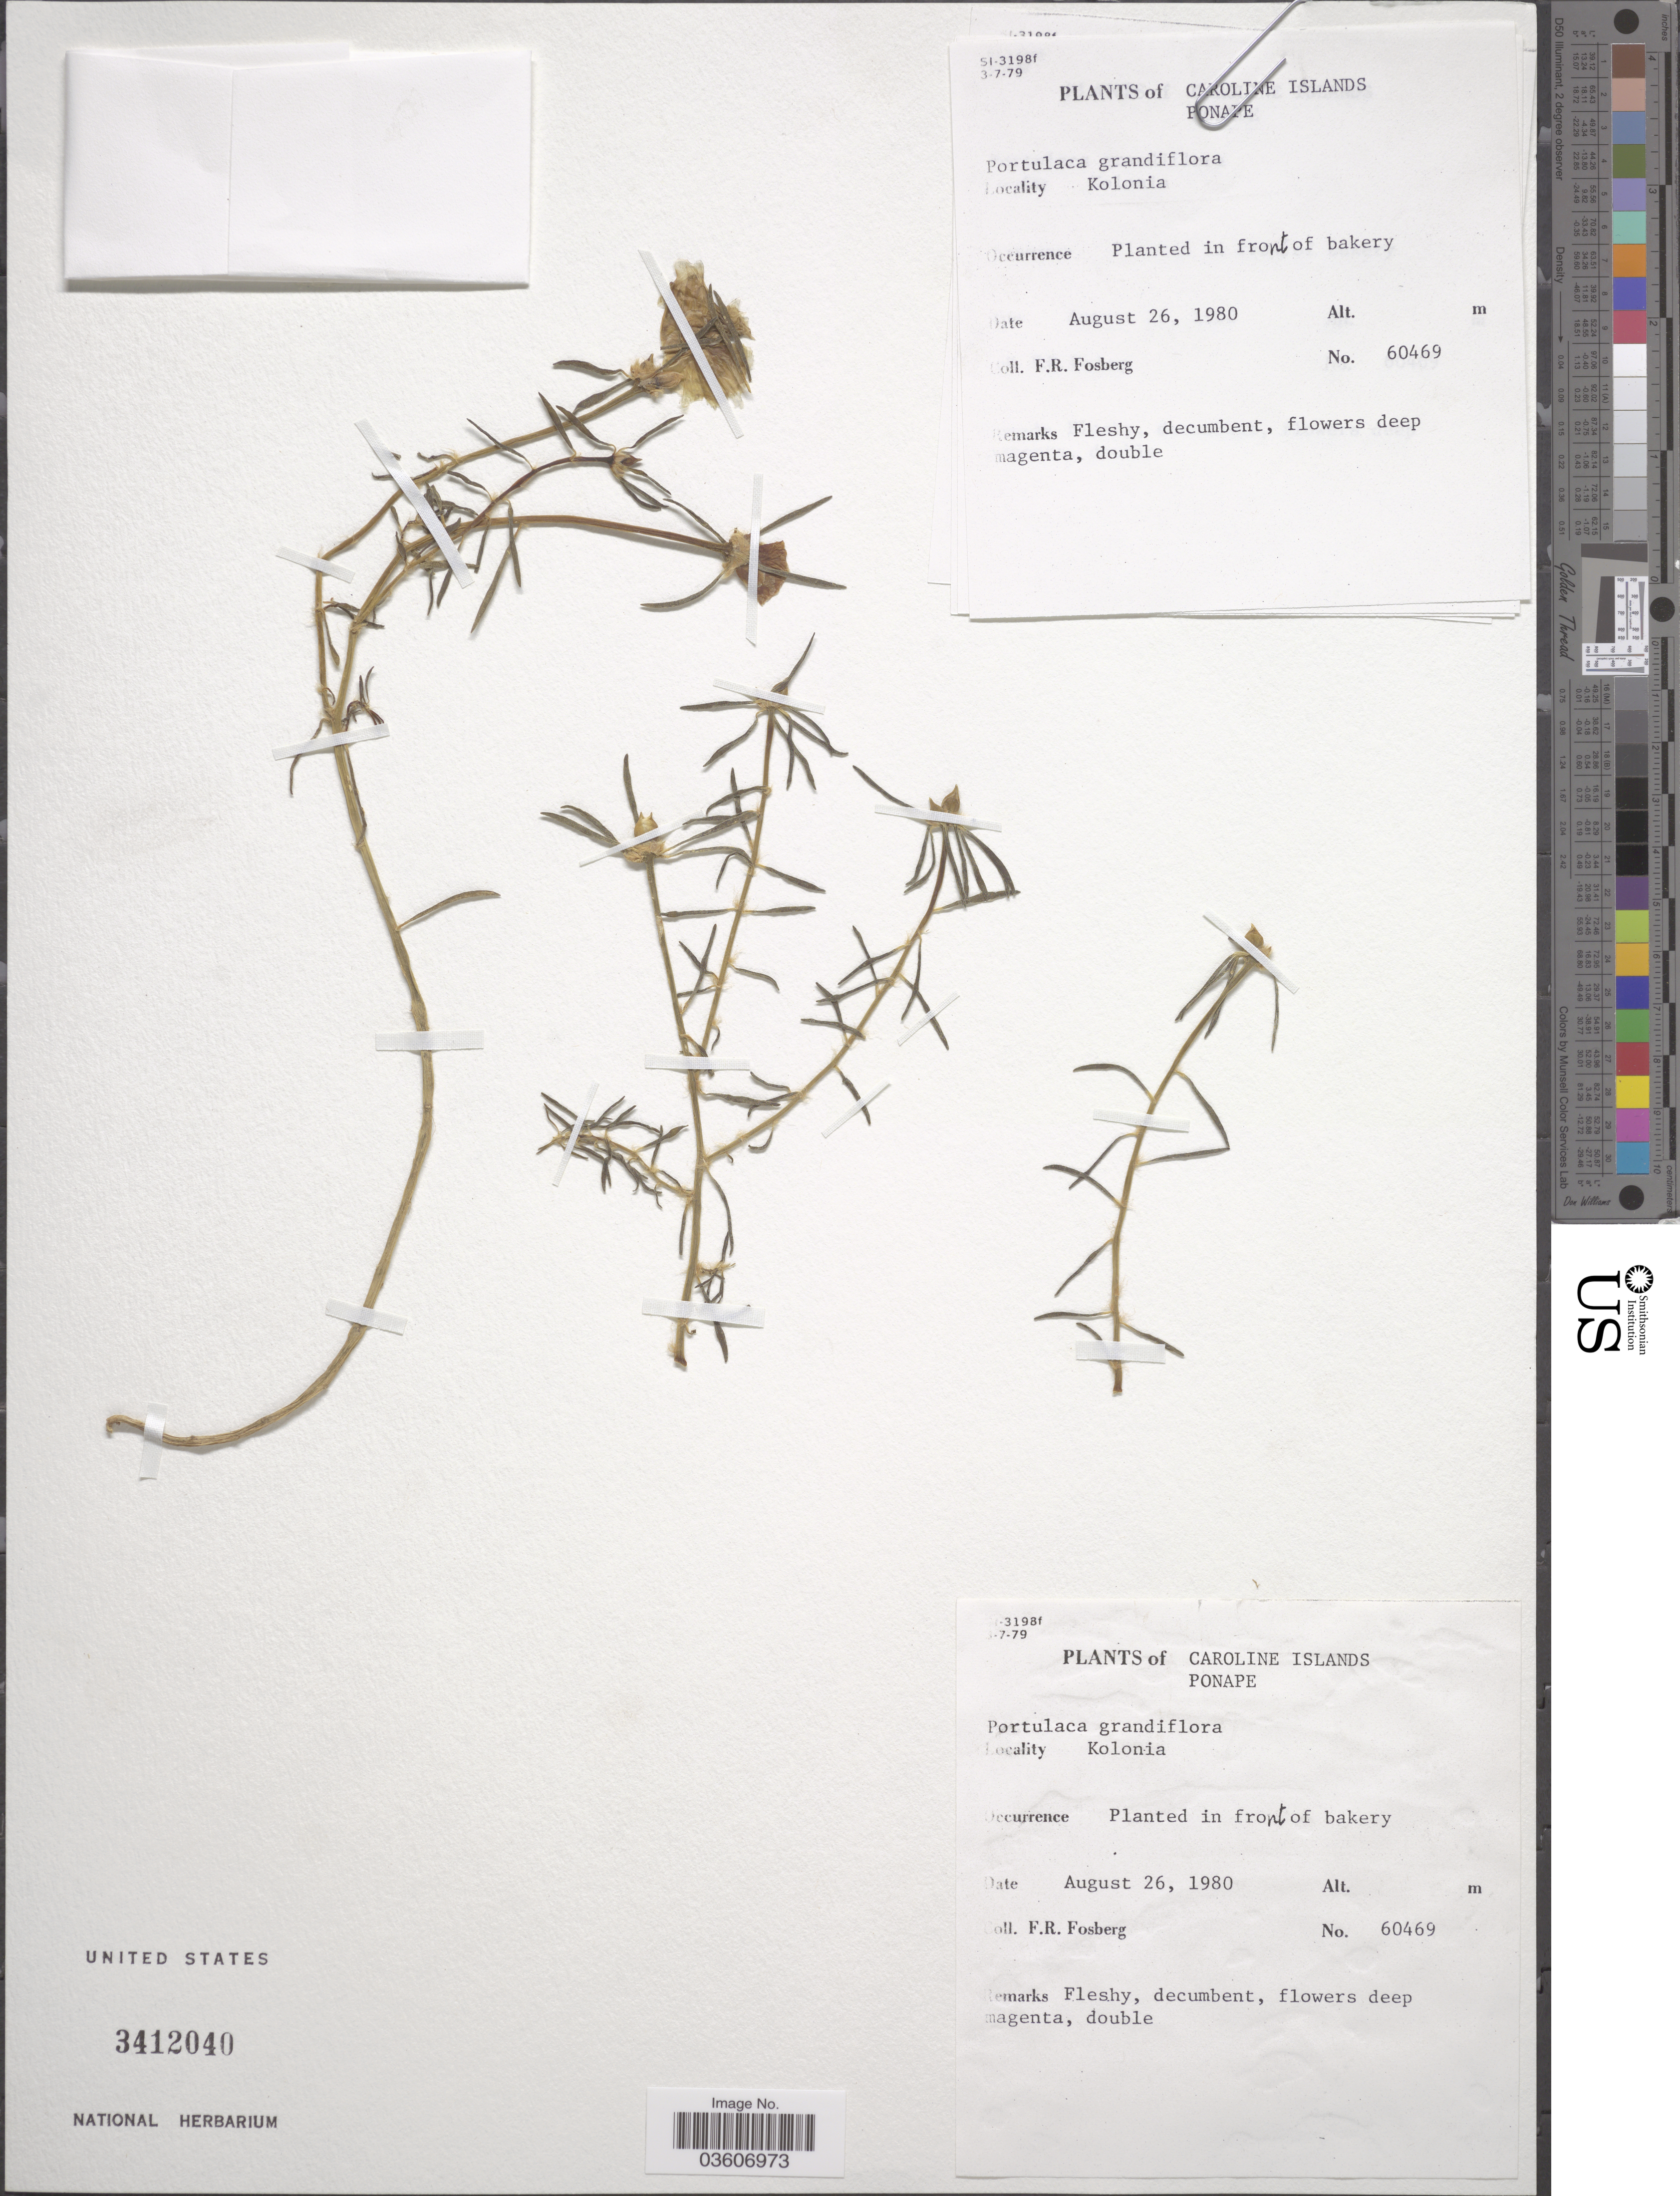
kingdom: Plantae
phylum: Tracheophyta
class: Magnoliopsida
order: Caryophyllales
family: Portulacaceae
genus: Portulaca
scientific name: Portulaca grandiflora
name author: Hook.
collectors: F. R. Fosberg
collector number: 60469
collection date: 1980-08-26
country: Micronesia, Federated States of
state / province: Pohnpei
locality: Caroline Islands. Ponape. Kolonia.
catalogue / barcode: US 3412040